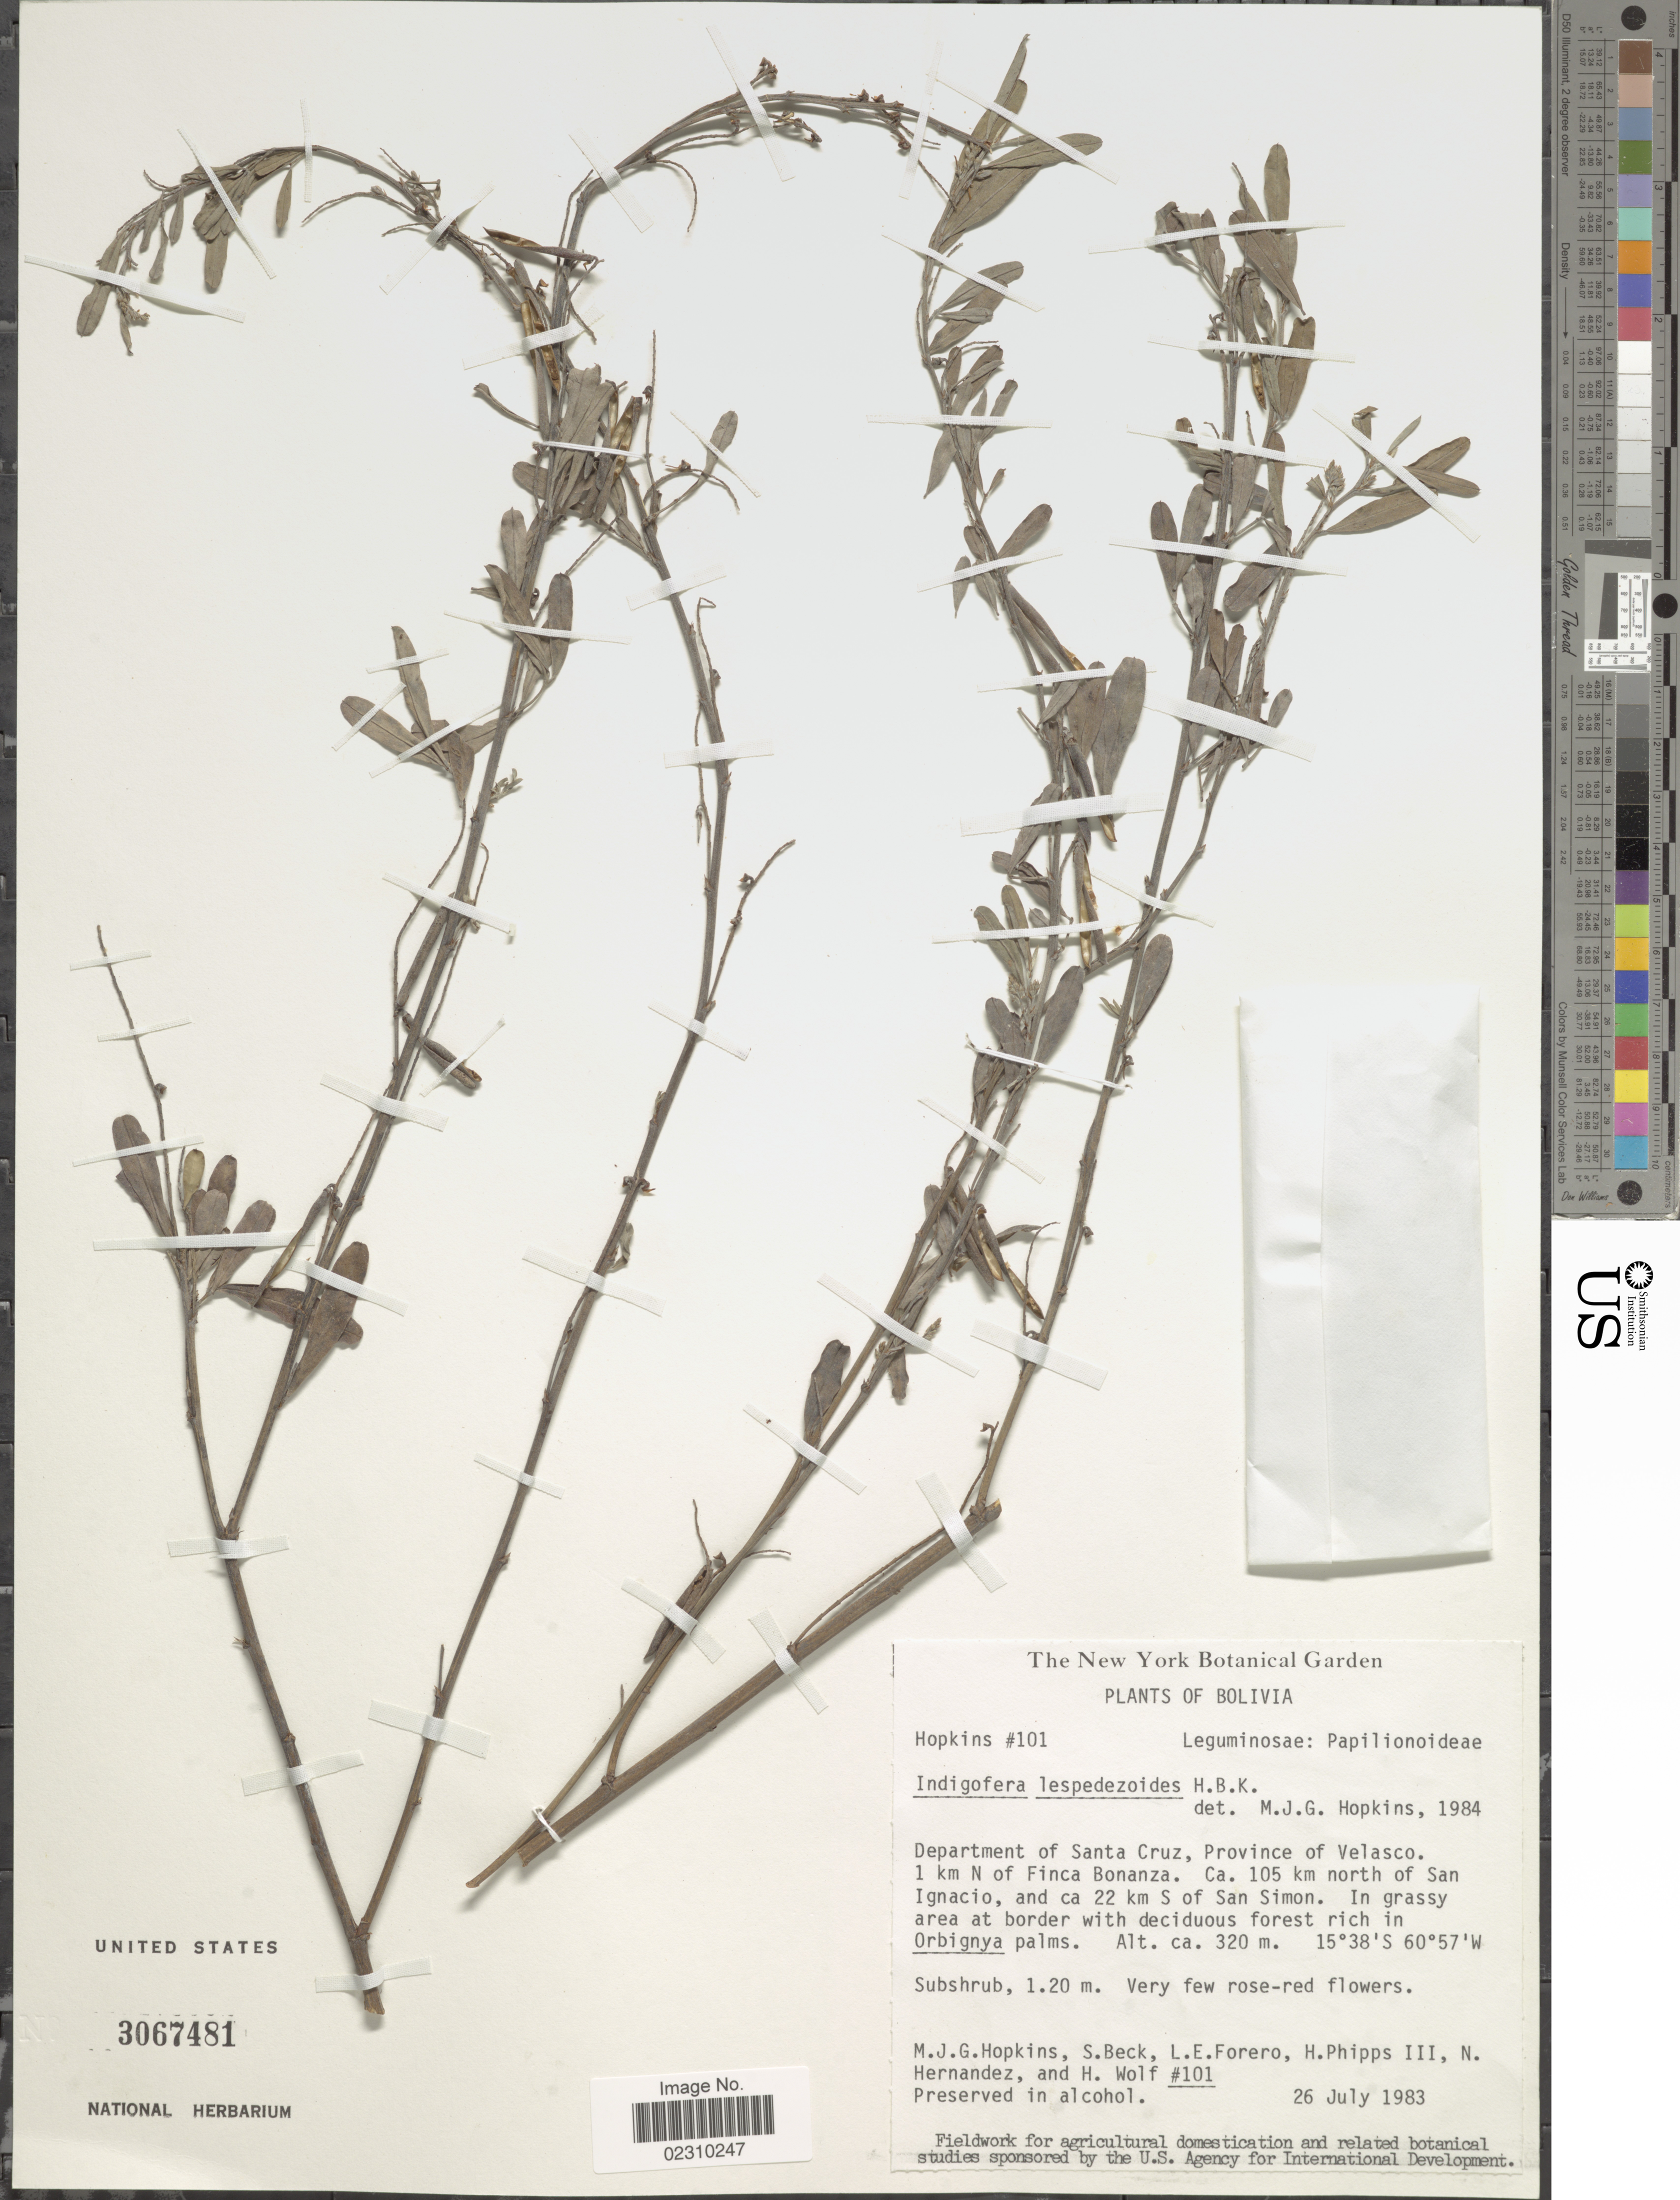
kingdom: Plantae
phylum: Tracheophyta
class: Magnoliopsida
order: Fabales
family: Fabaceae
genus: Indigofera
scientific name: Indigofera lespedezioides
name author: Kunth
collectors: M. J. G. Hopkins, S. G. Beck, L. Forero, H. Phipps & et al.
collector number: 101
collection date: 1983-07-26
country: Bolivia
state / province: Santa Cruz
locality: Bolivia, Department of Santa Cruz. Province of Velasco. 1 km N of Finca Bonanza. Ca. 105 km north of San Ignacio , and ca 22 km S of San Simon.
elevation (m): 320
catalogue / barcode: US 3067481